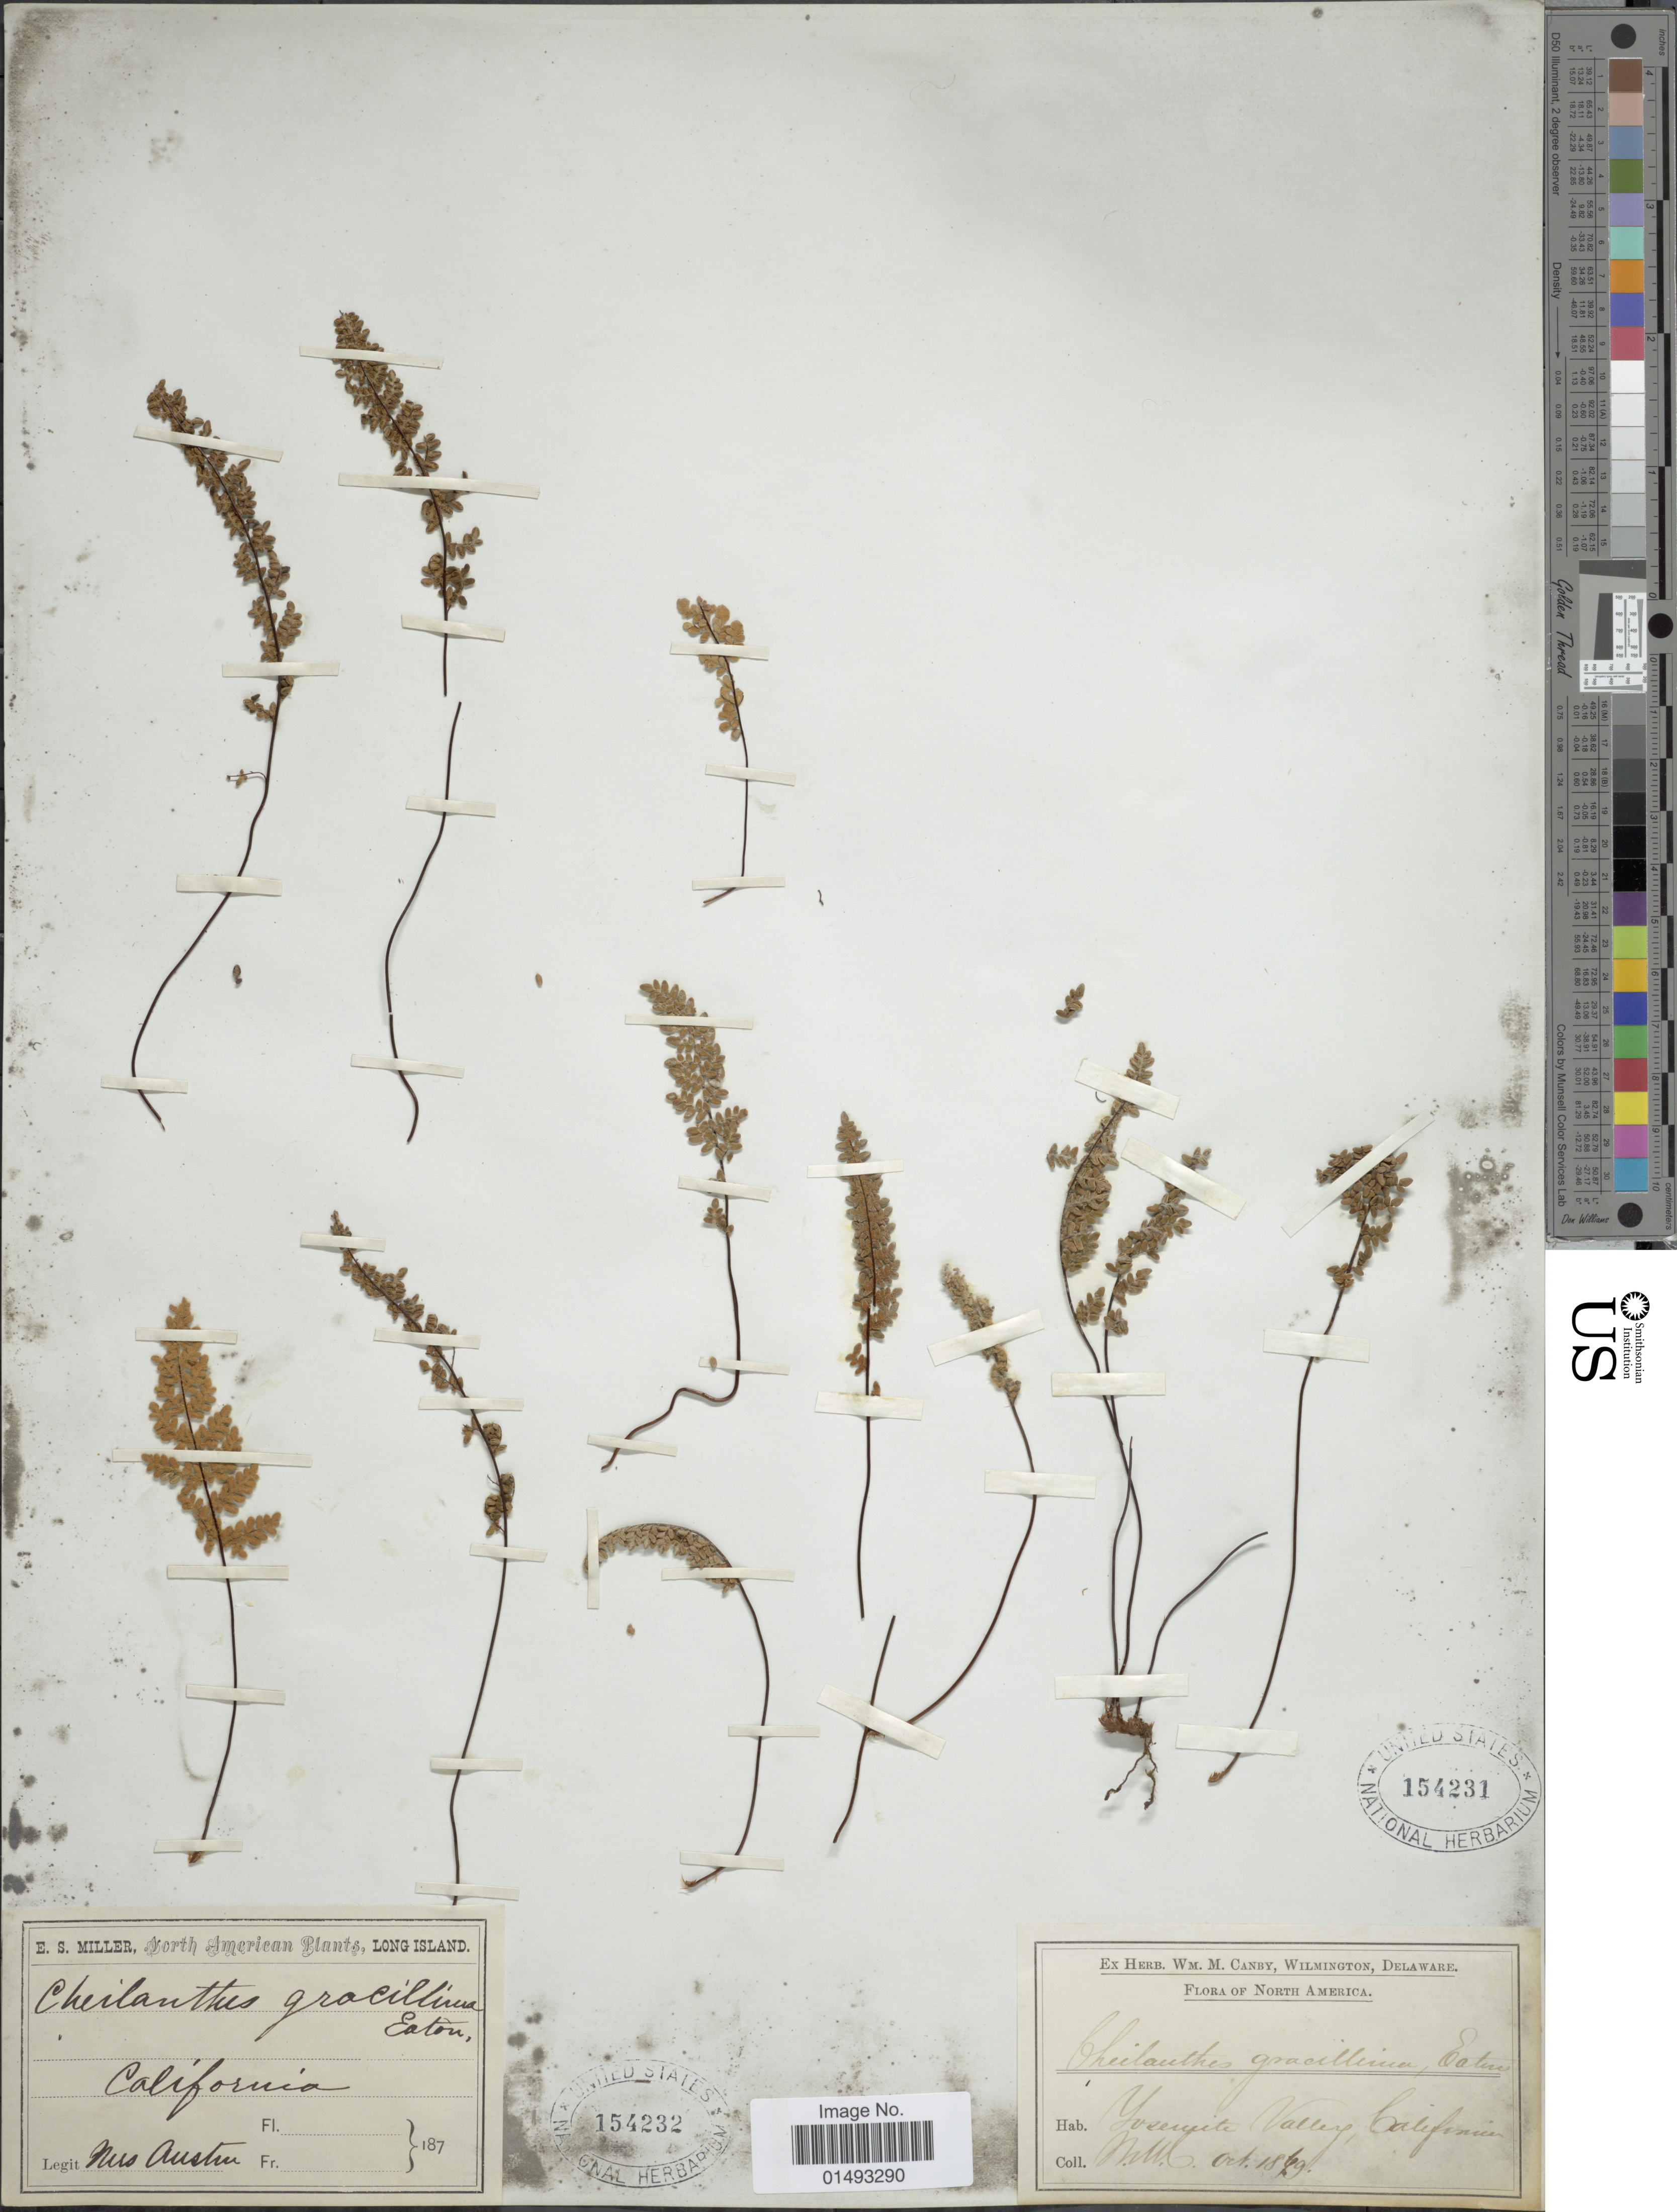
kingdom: Plantae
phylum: Tracheophyta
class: Polypodiopsida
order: Polypodiales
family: Pteridaceae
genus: Myriopteris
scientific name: Myriopteris gracillima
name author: (D.C. Eaton) J. Sm.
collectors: W. M. Canby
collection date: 1869-10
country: United States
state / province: California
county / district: Mariposa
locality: North America, Yosemite Valley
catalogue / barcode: US 154231-2